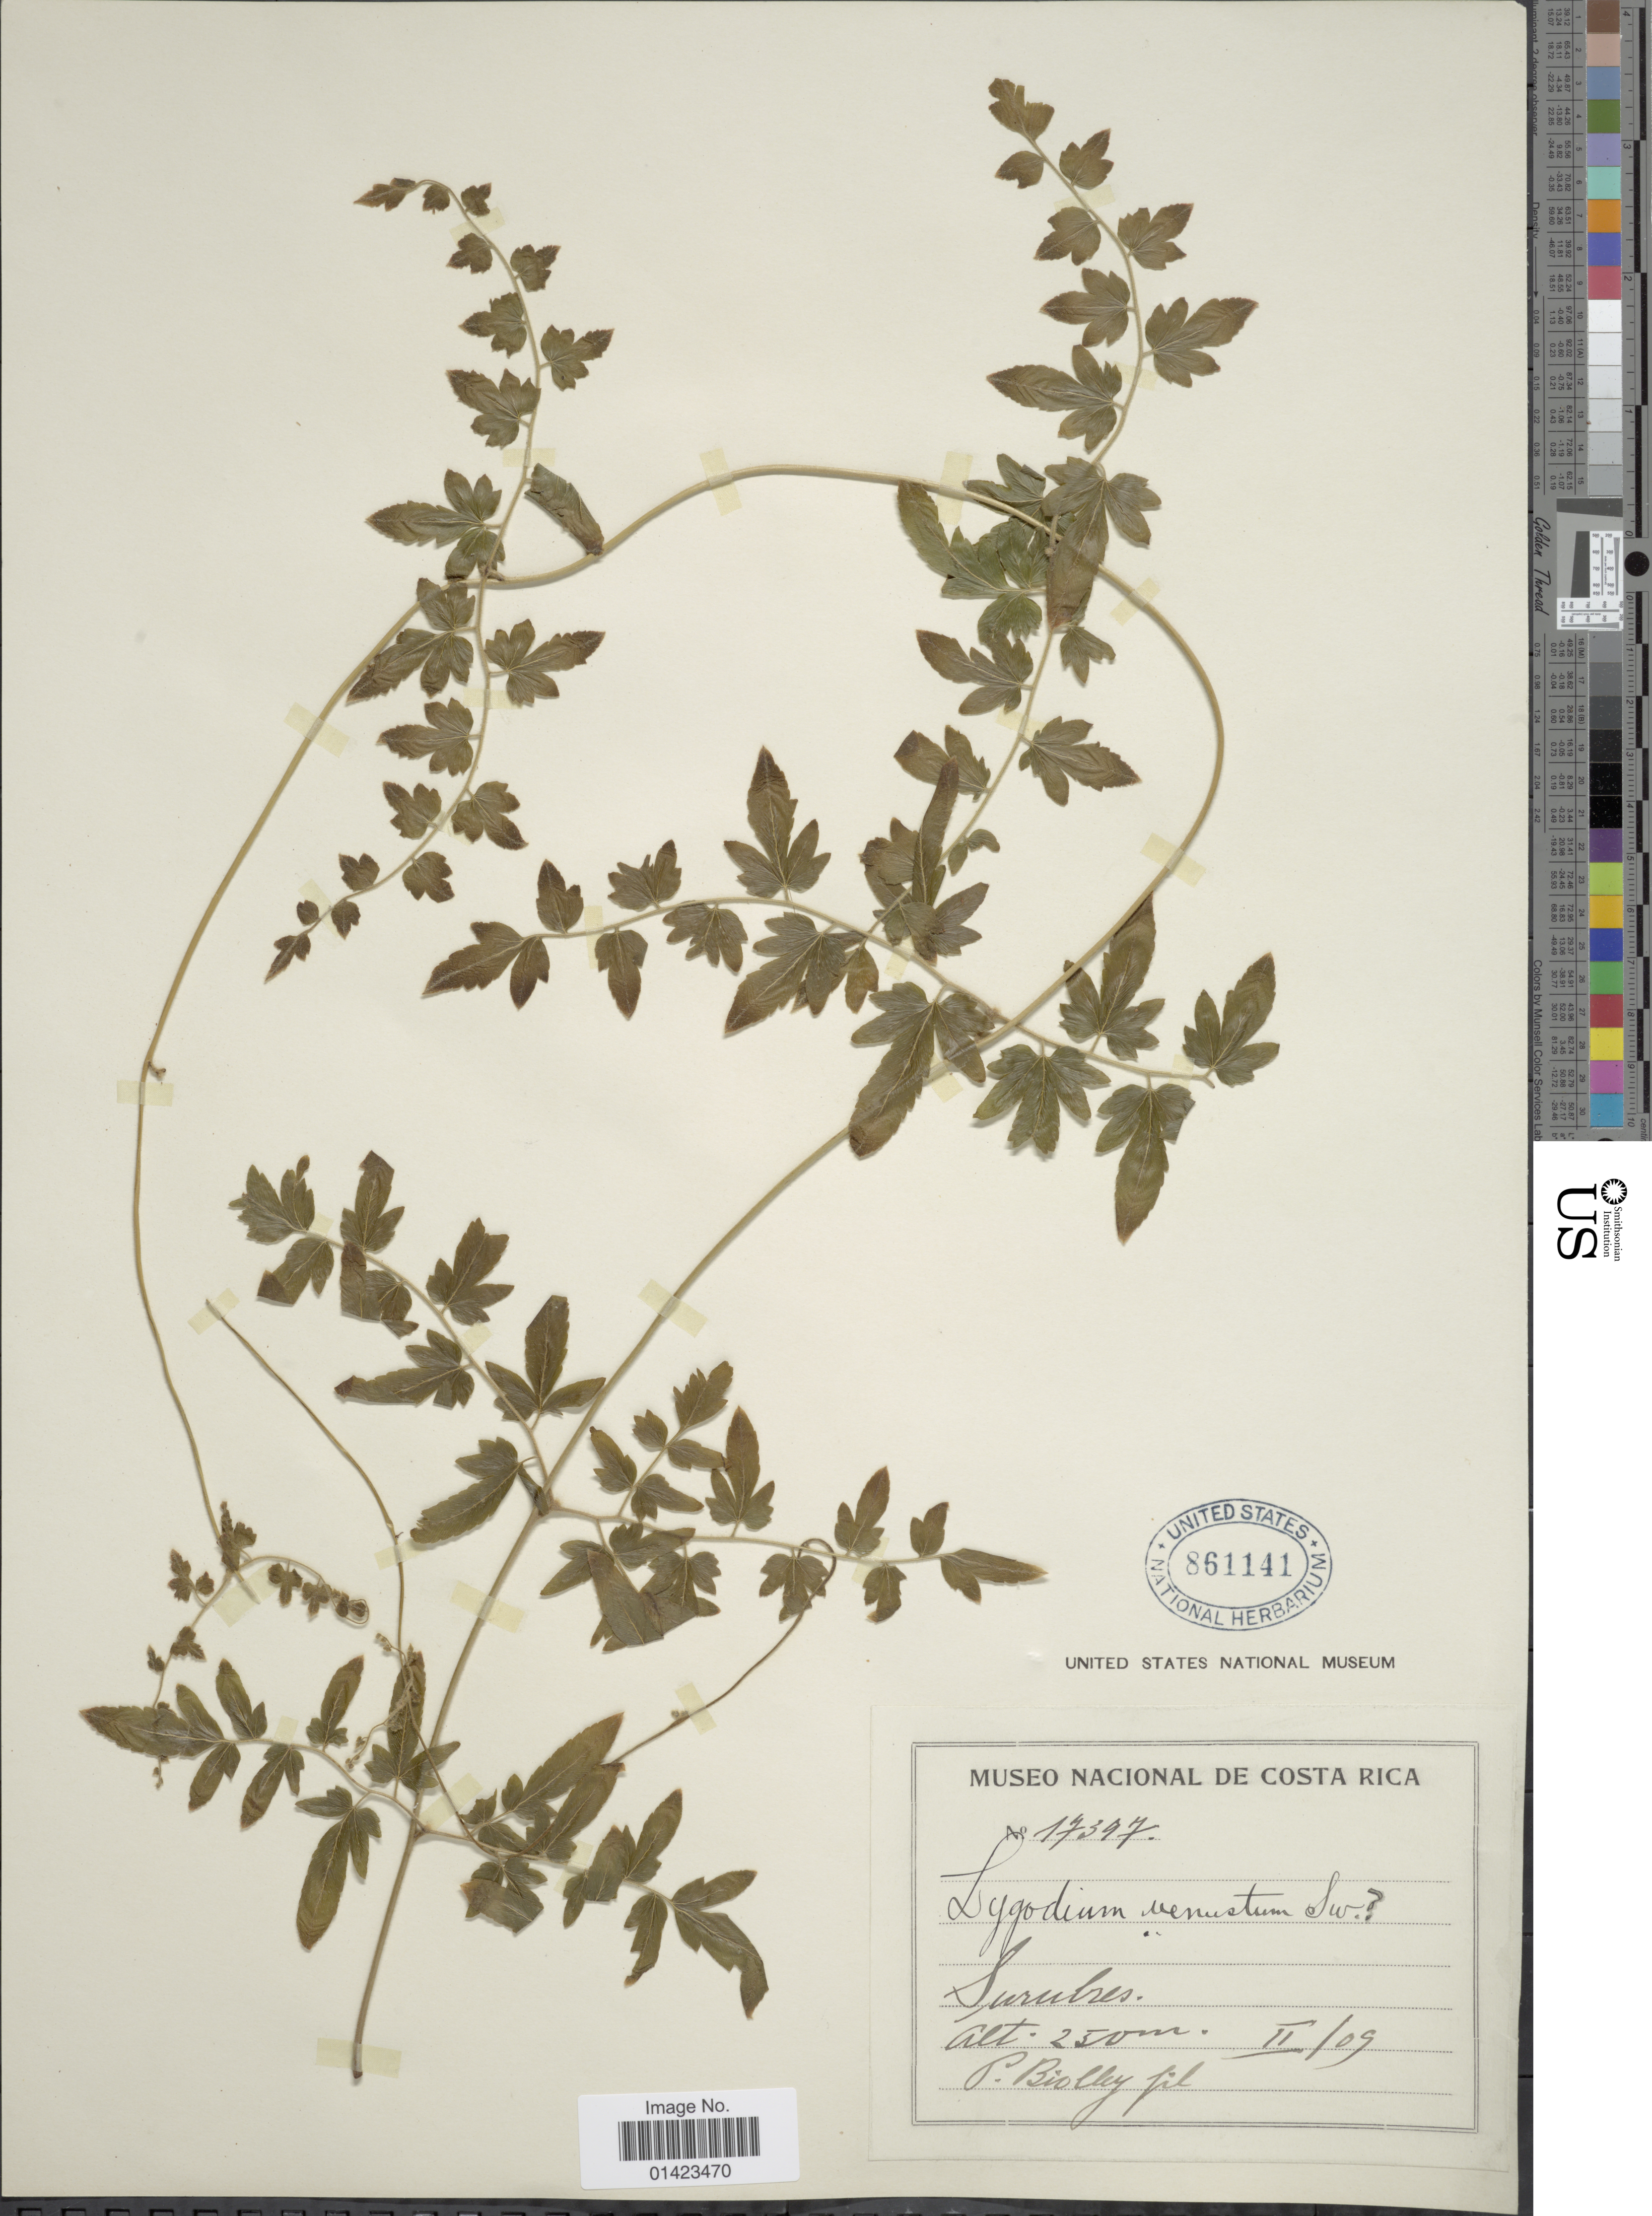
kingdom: Plantae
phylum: Tracheophyta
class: Polypodiopsida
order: Schizaeales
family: Lygodiaceae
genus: Lygodium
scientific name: Lygodium venustum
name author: Sw.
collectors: P. Biolley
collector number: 17397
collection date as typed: Transcribed d/m/y: /2/9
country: Costa Rica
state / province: Puntarenas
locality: Surubres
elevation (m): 250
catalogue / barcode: US 861141